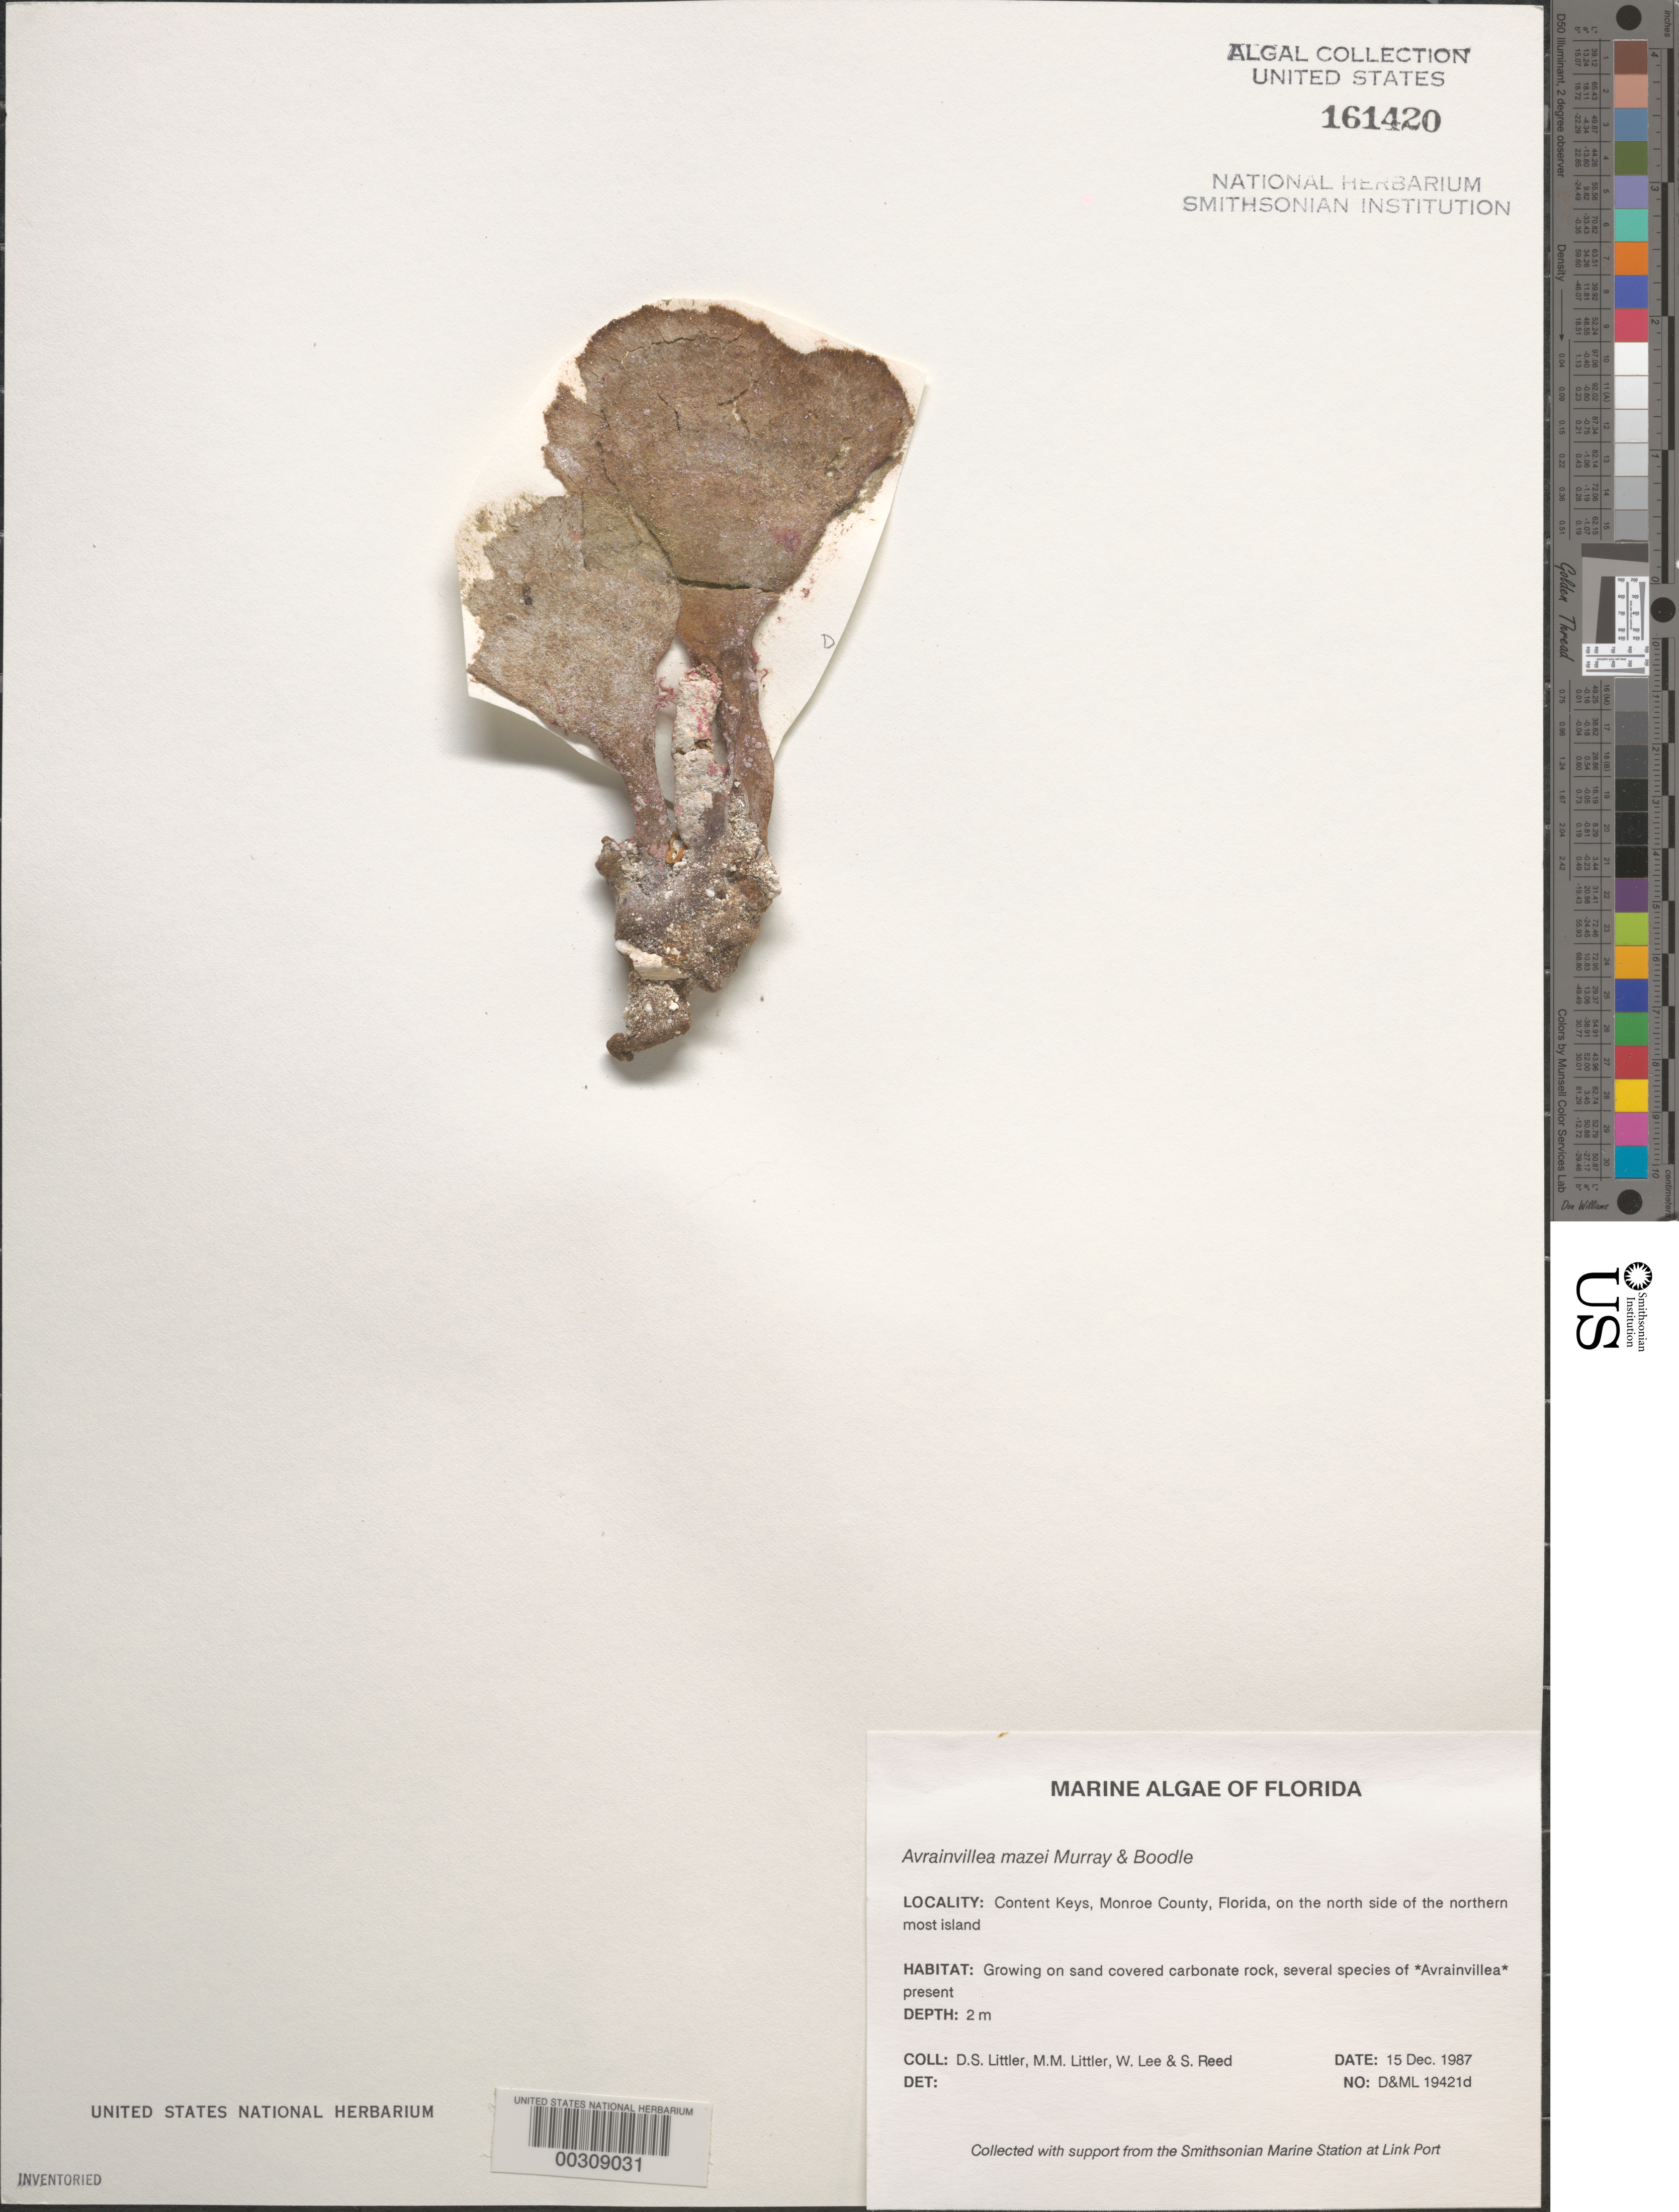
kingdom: Plantae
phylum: Chlorophyta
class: Ulvophyceae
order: Bryopsidales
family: Dichotomosiphonaceae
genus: Avrainvillea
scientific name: Avrainvillea mazei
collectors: D. S. Littler, M. M. Littler, W. Lee & S. Reed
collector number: D&ML 19421d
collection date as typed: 15 Dec 1987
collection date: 1987-12-15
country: United States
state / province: Florida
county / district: Monroe County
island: Content Keys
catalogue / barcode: US 161420